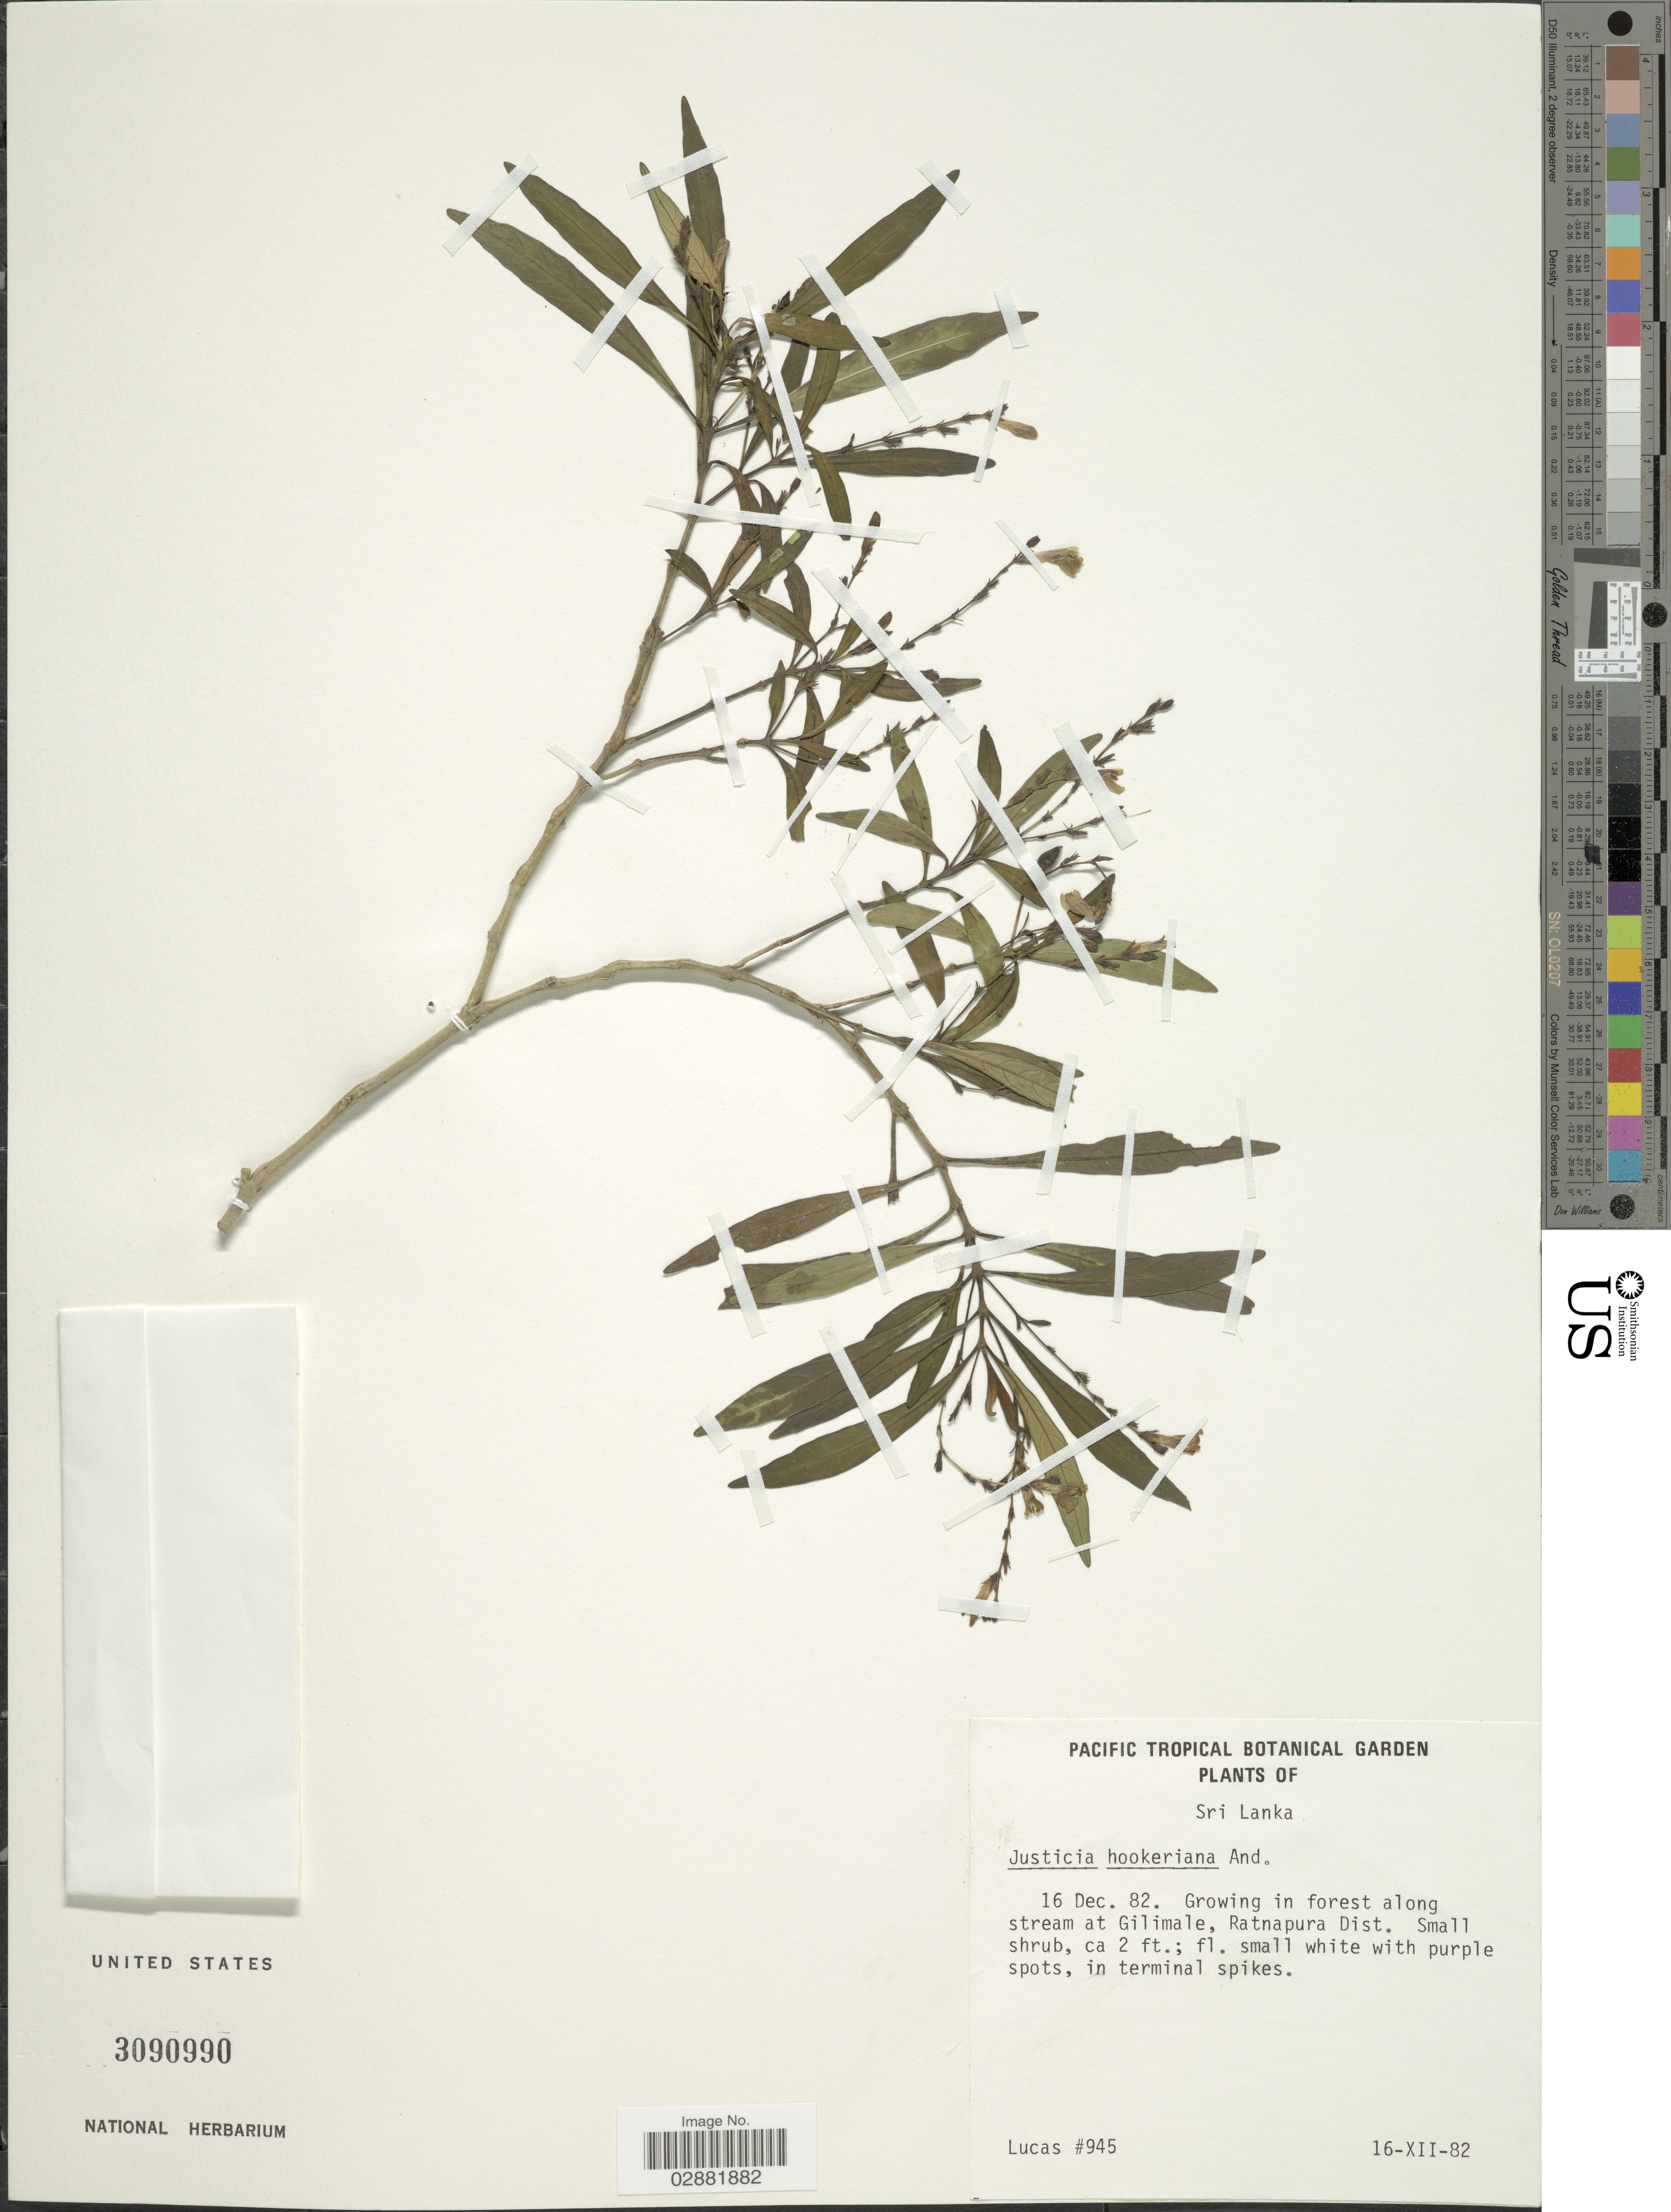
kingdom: Plantae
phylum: Tracheophyta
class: Magnoliopsida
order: Lamiales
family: Acanthaceae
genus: Justicia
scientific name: Justicia hookeriana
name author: T. Anderson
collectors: Lucas, --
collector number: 945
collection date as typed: Transcribed d/m/y: 16/12/82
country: Sri Lanka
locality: Growing in forest along stream at Gilimale, Ratnapura Dist.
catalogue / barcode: US 3090990